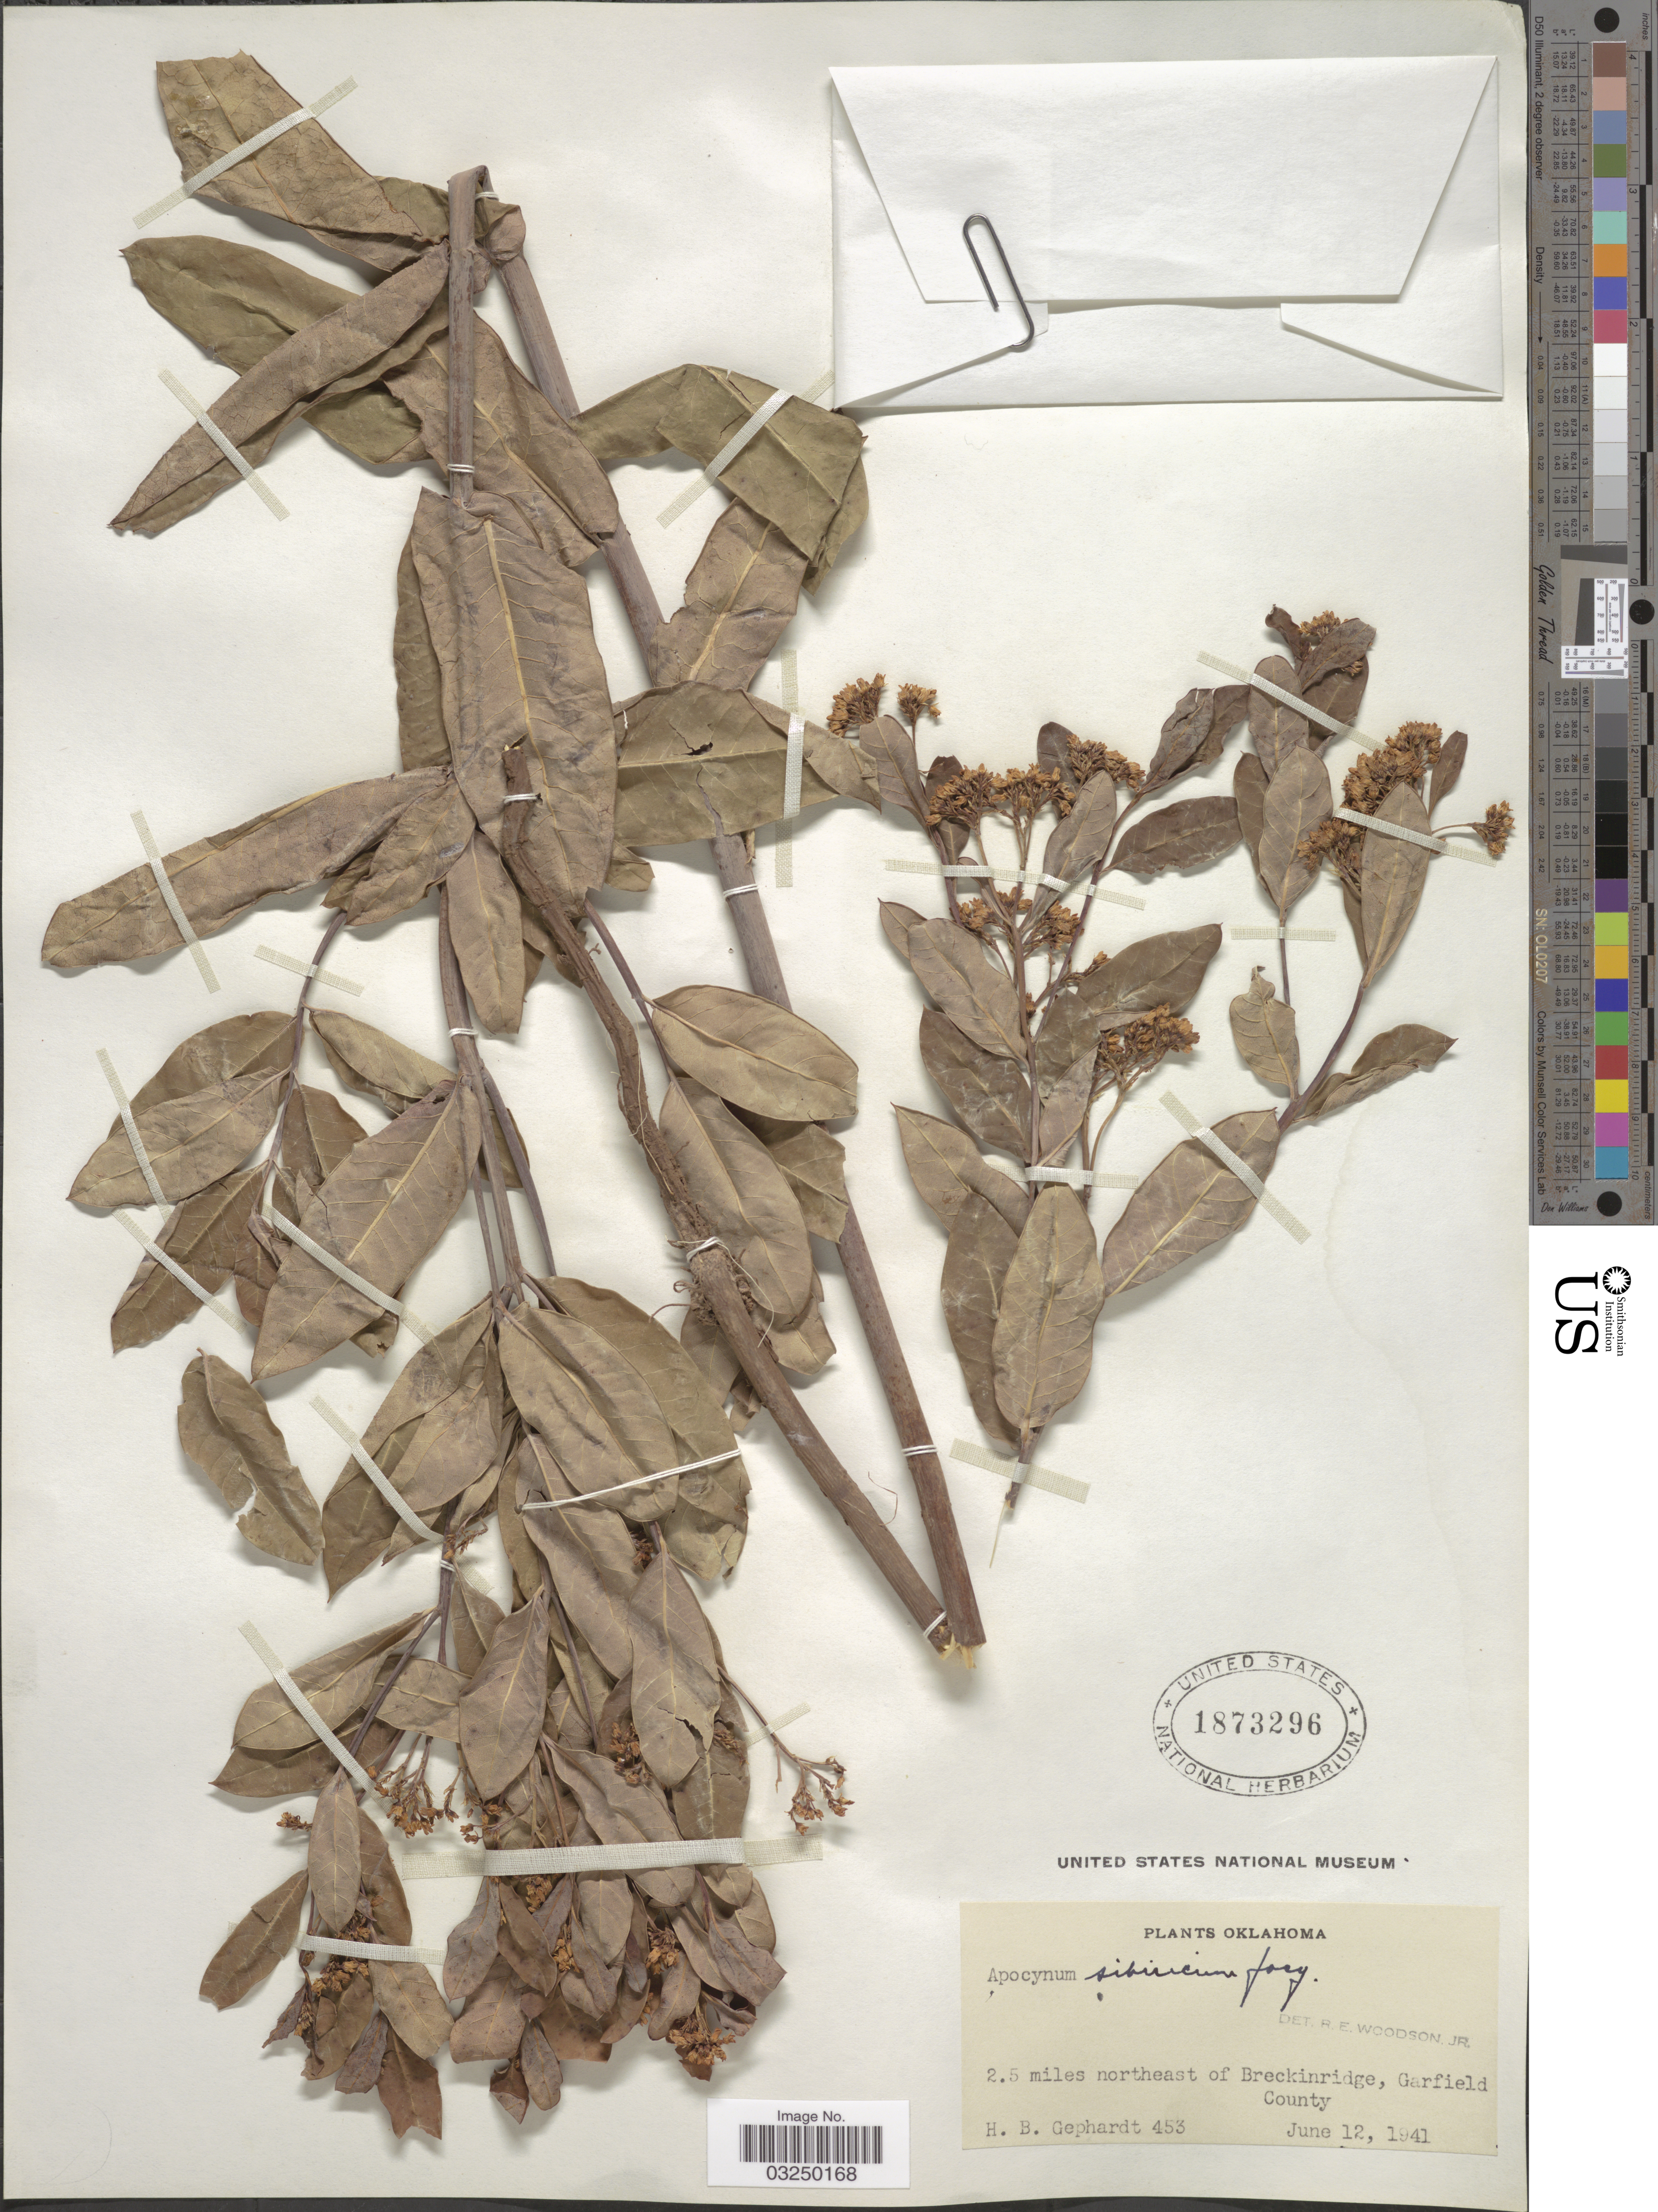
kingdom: Plantae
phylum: Tracheophyta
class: Magnoliopsida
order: Gentianales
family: Apocynaceae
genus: Apocynum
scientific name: Apocynum sibiricum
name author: Jacq.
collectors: H. Gephardt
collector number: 453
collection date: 1941-06-12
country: United States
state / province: Oklahoma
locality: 2.5 miles northeast of Breckinridge, Garfield County.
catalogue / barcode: US 1873296